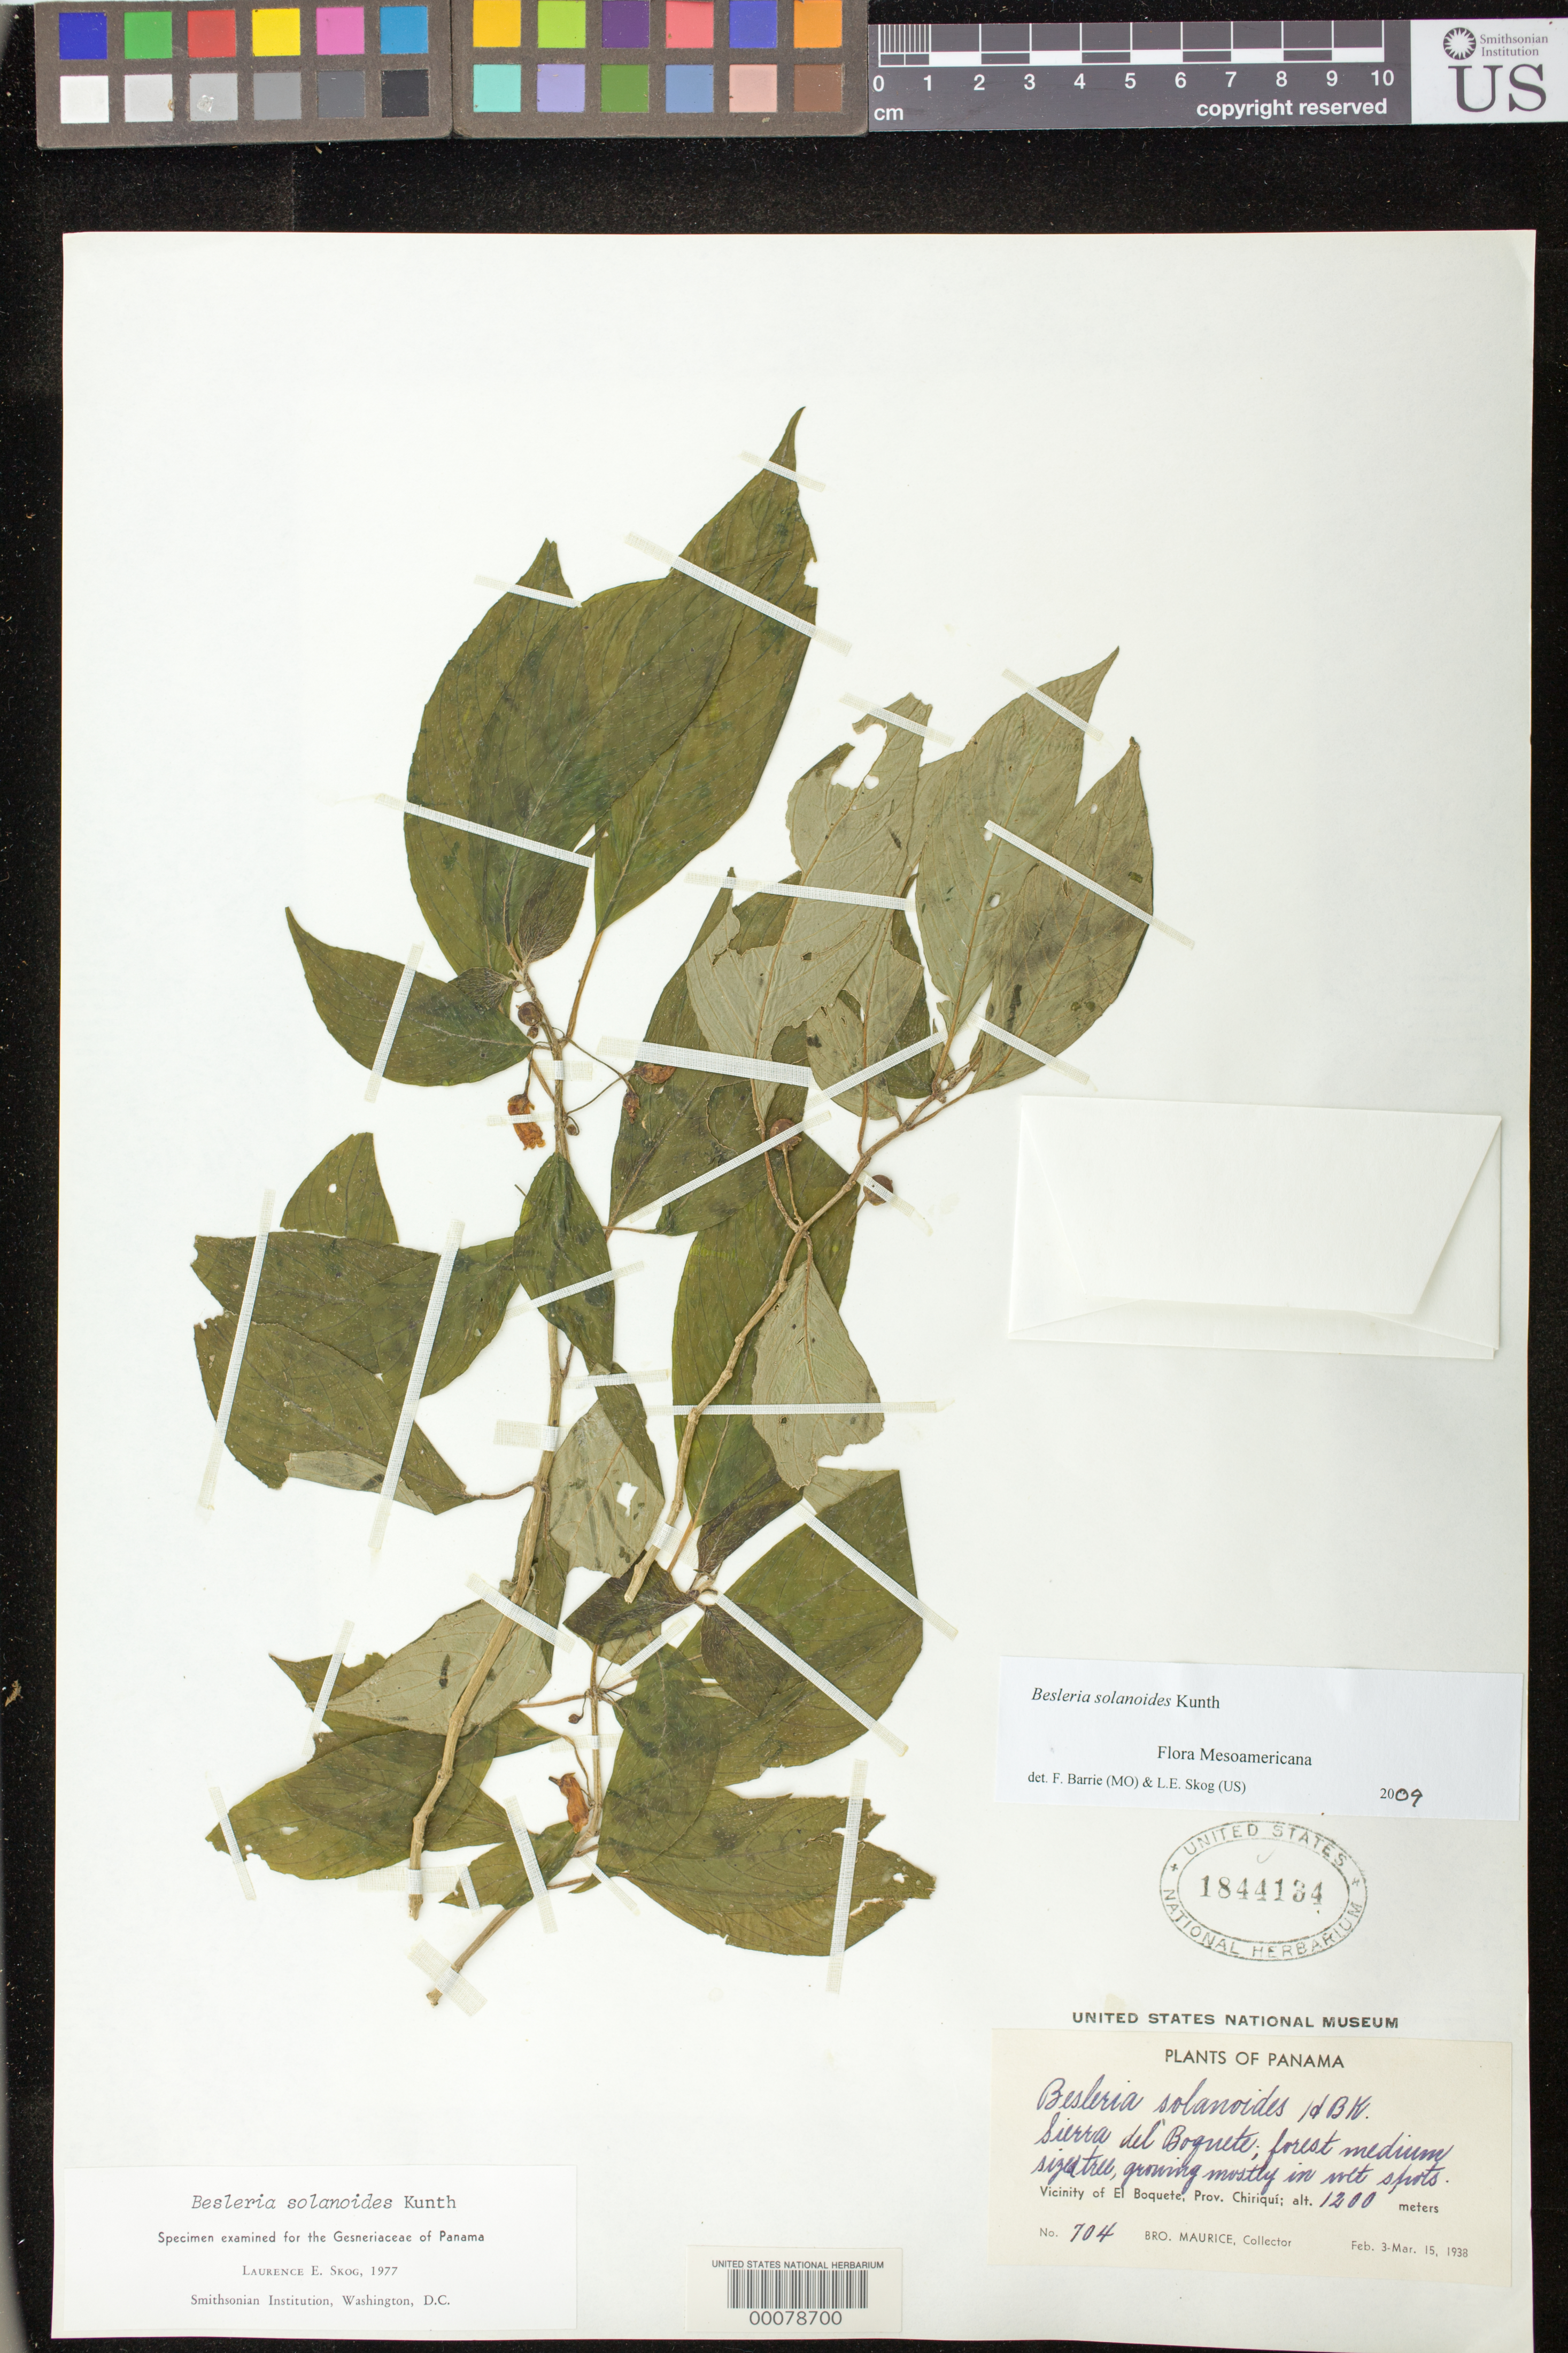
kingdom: Plantae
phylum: Tracheophyta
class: Magnoliopsida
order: Lamiales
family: Gesneriaceae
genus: Besleria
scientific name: Besleria solanoides var. solanoides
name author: Kunth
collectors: B. Maurice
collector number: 704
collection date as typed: Feb-Mar 1938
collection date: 1938-02/1938-03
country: Panama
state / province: Chiriquí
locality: Sierra del Boquete, vicinity of El Boquete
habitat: Forest; growing mostly in wet spots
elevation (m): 1200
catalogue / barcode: US 1844134